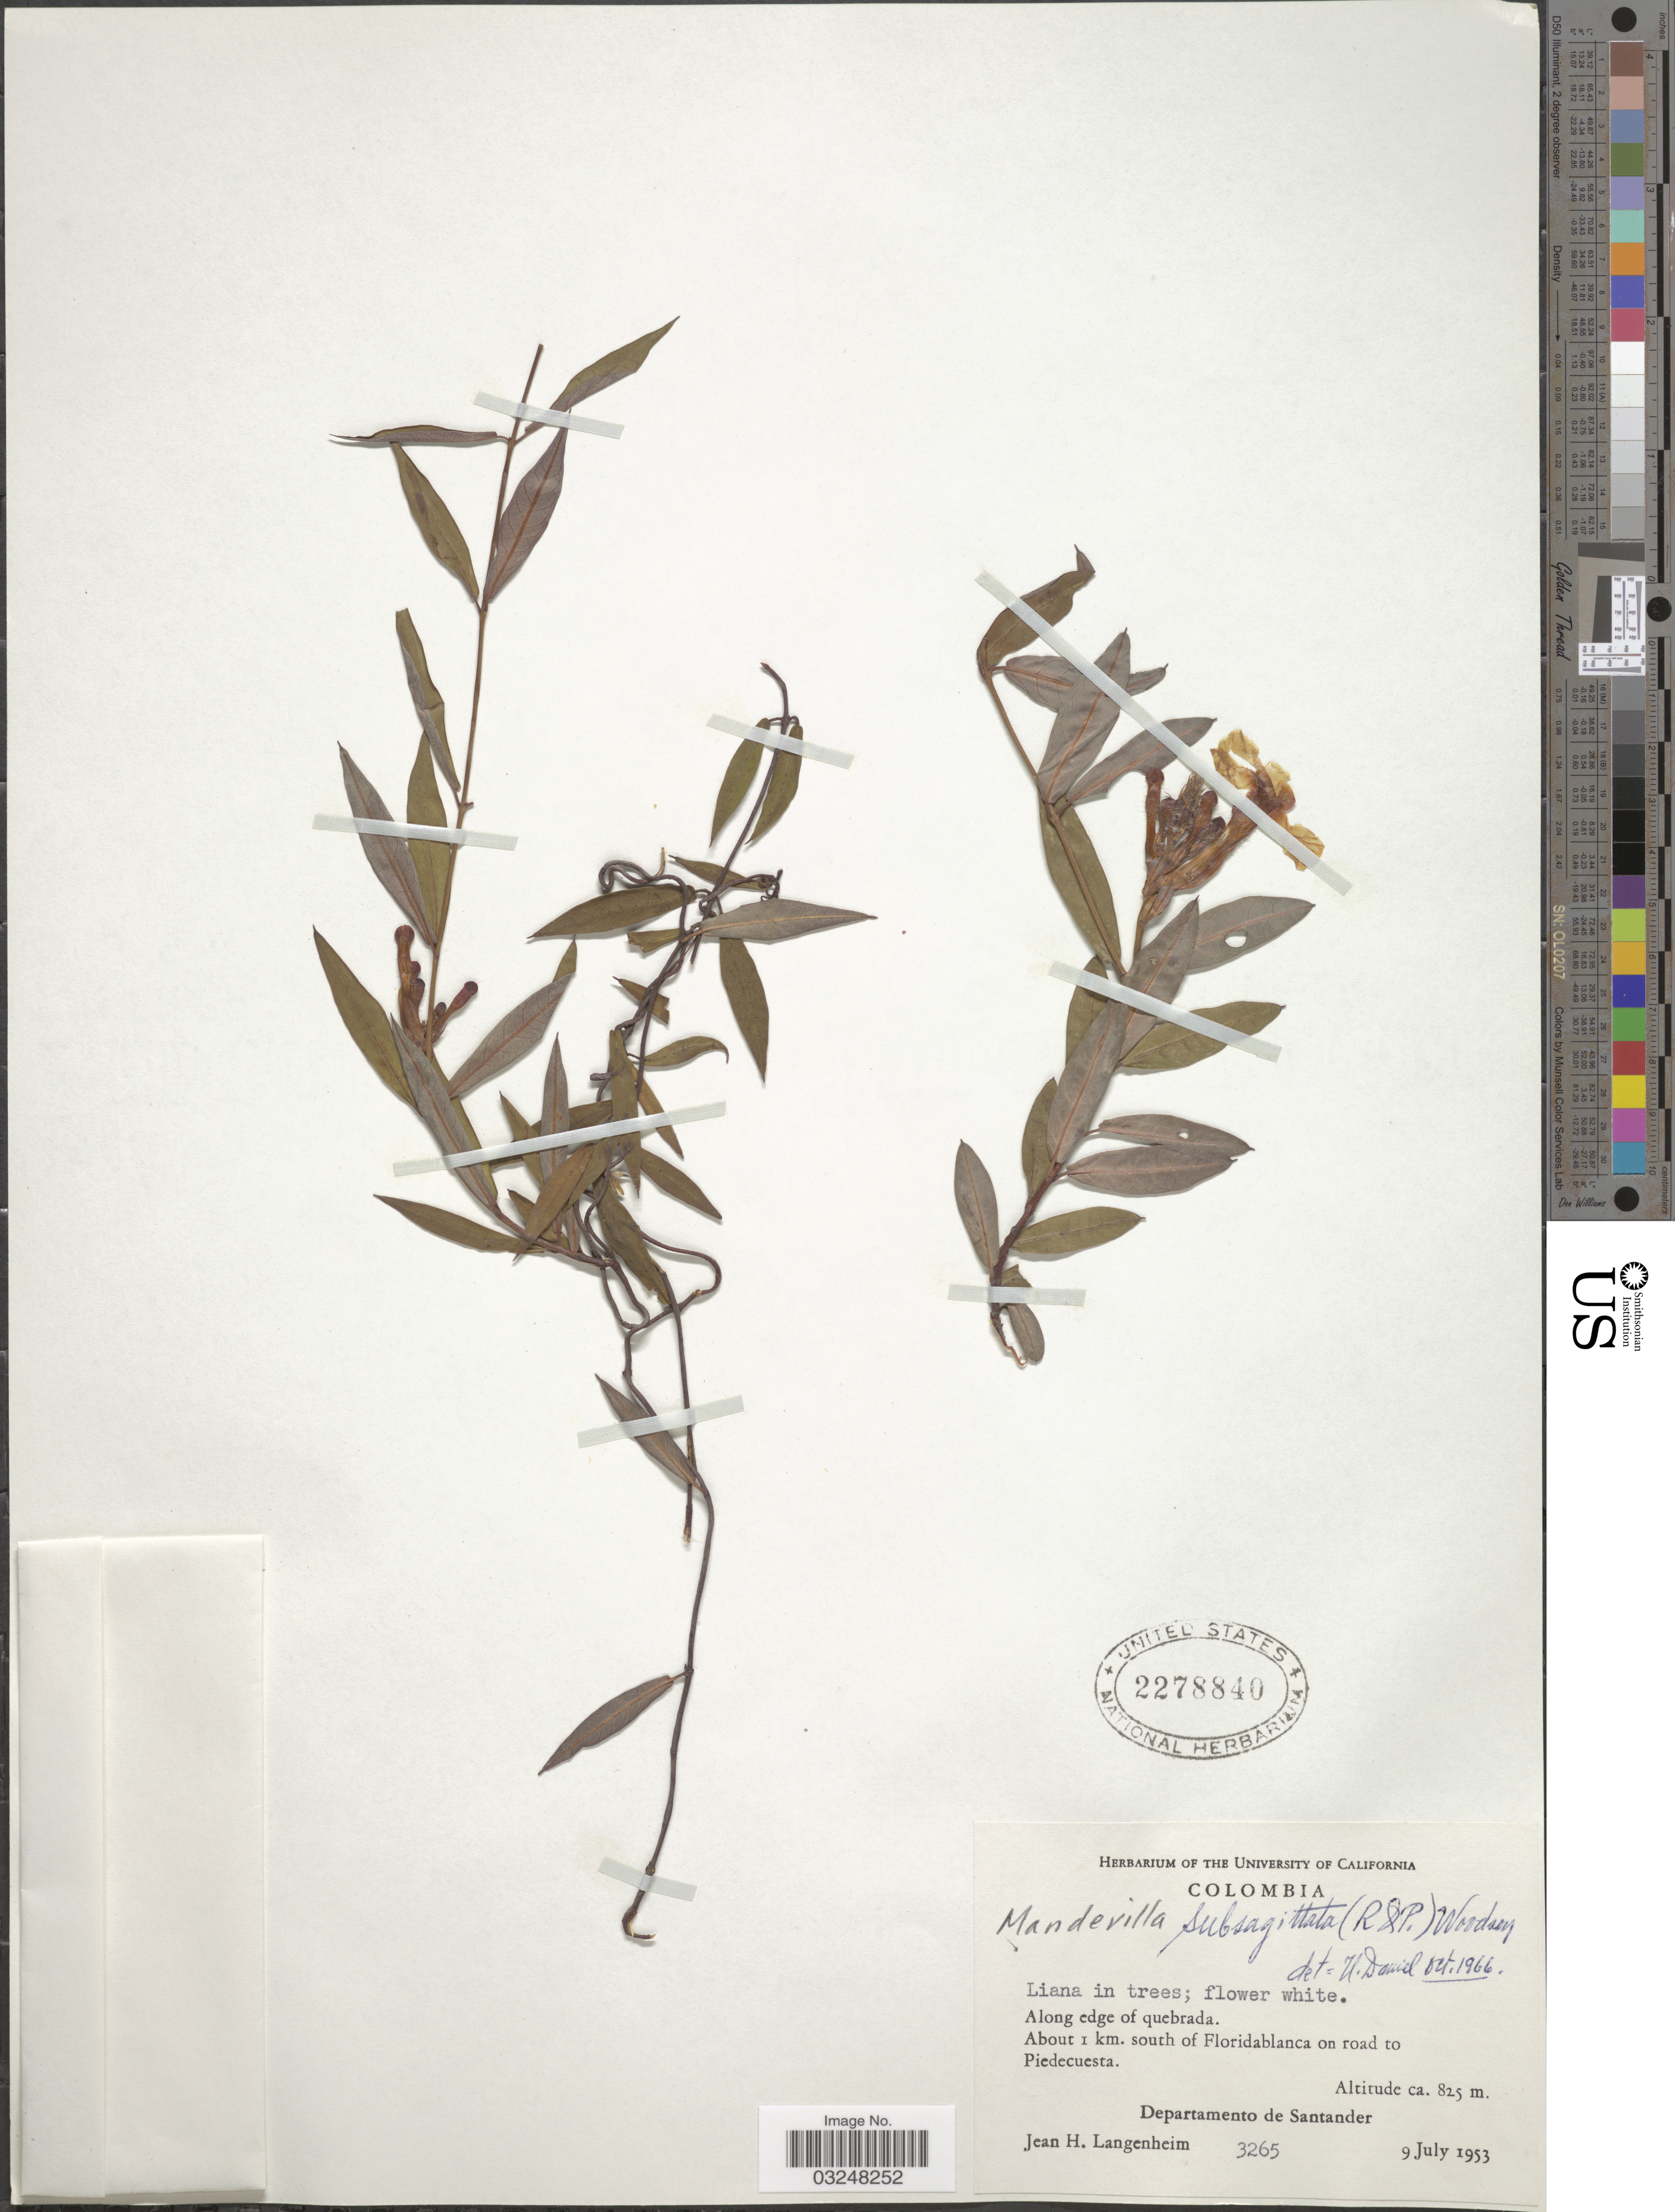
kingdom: Plantae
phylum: Tracheophyta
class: Magnoliopsida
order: Gentianales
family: Apocynaceae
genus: Mandevilla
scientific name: Mandevilla subsagittata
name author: (Ruiz & Pav.) Woodson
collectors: J. H. Langenheim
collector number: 3265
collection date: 1953-07-09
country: Colombia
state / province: Santander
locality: About 1 km. south of Floridablanca on road to Piedecuesta. Departamento de Santander.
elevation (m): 825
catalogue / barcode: US 2278840